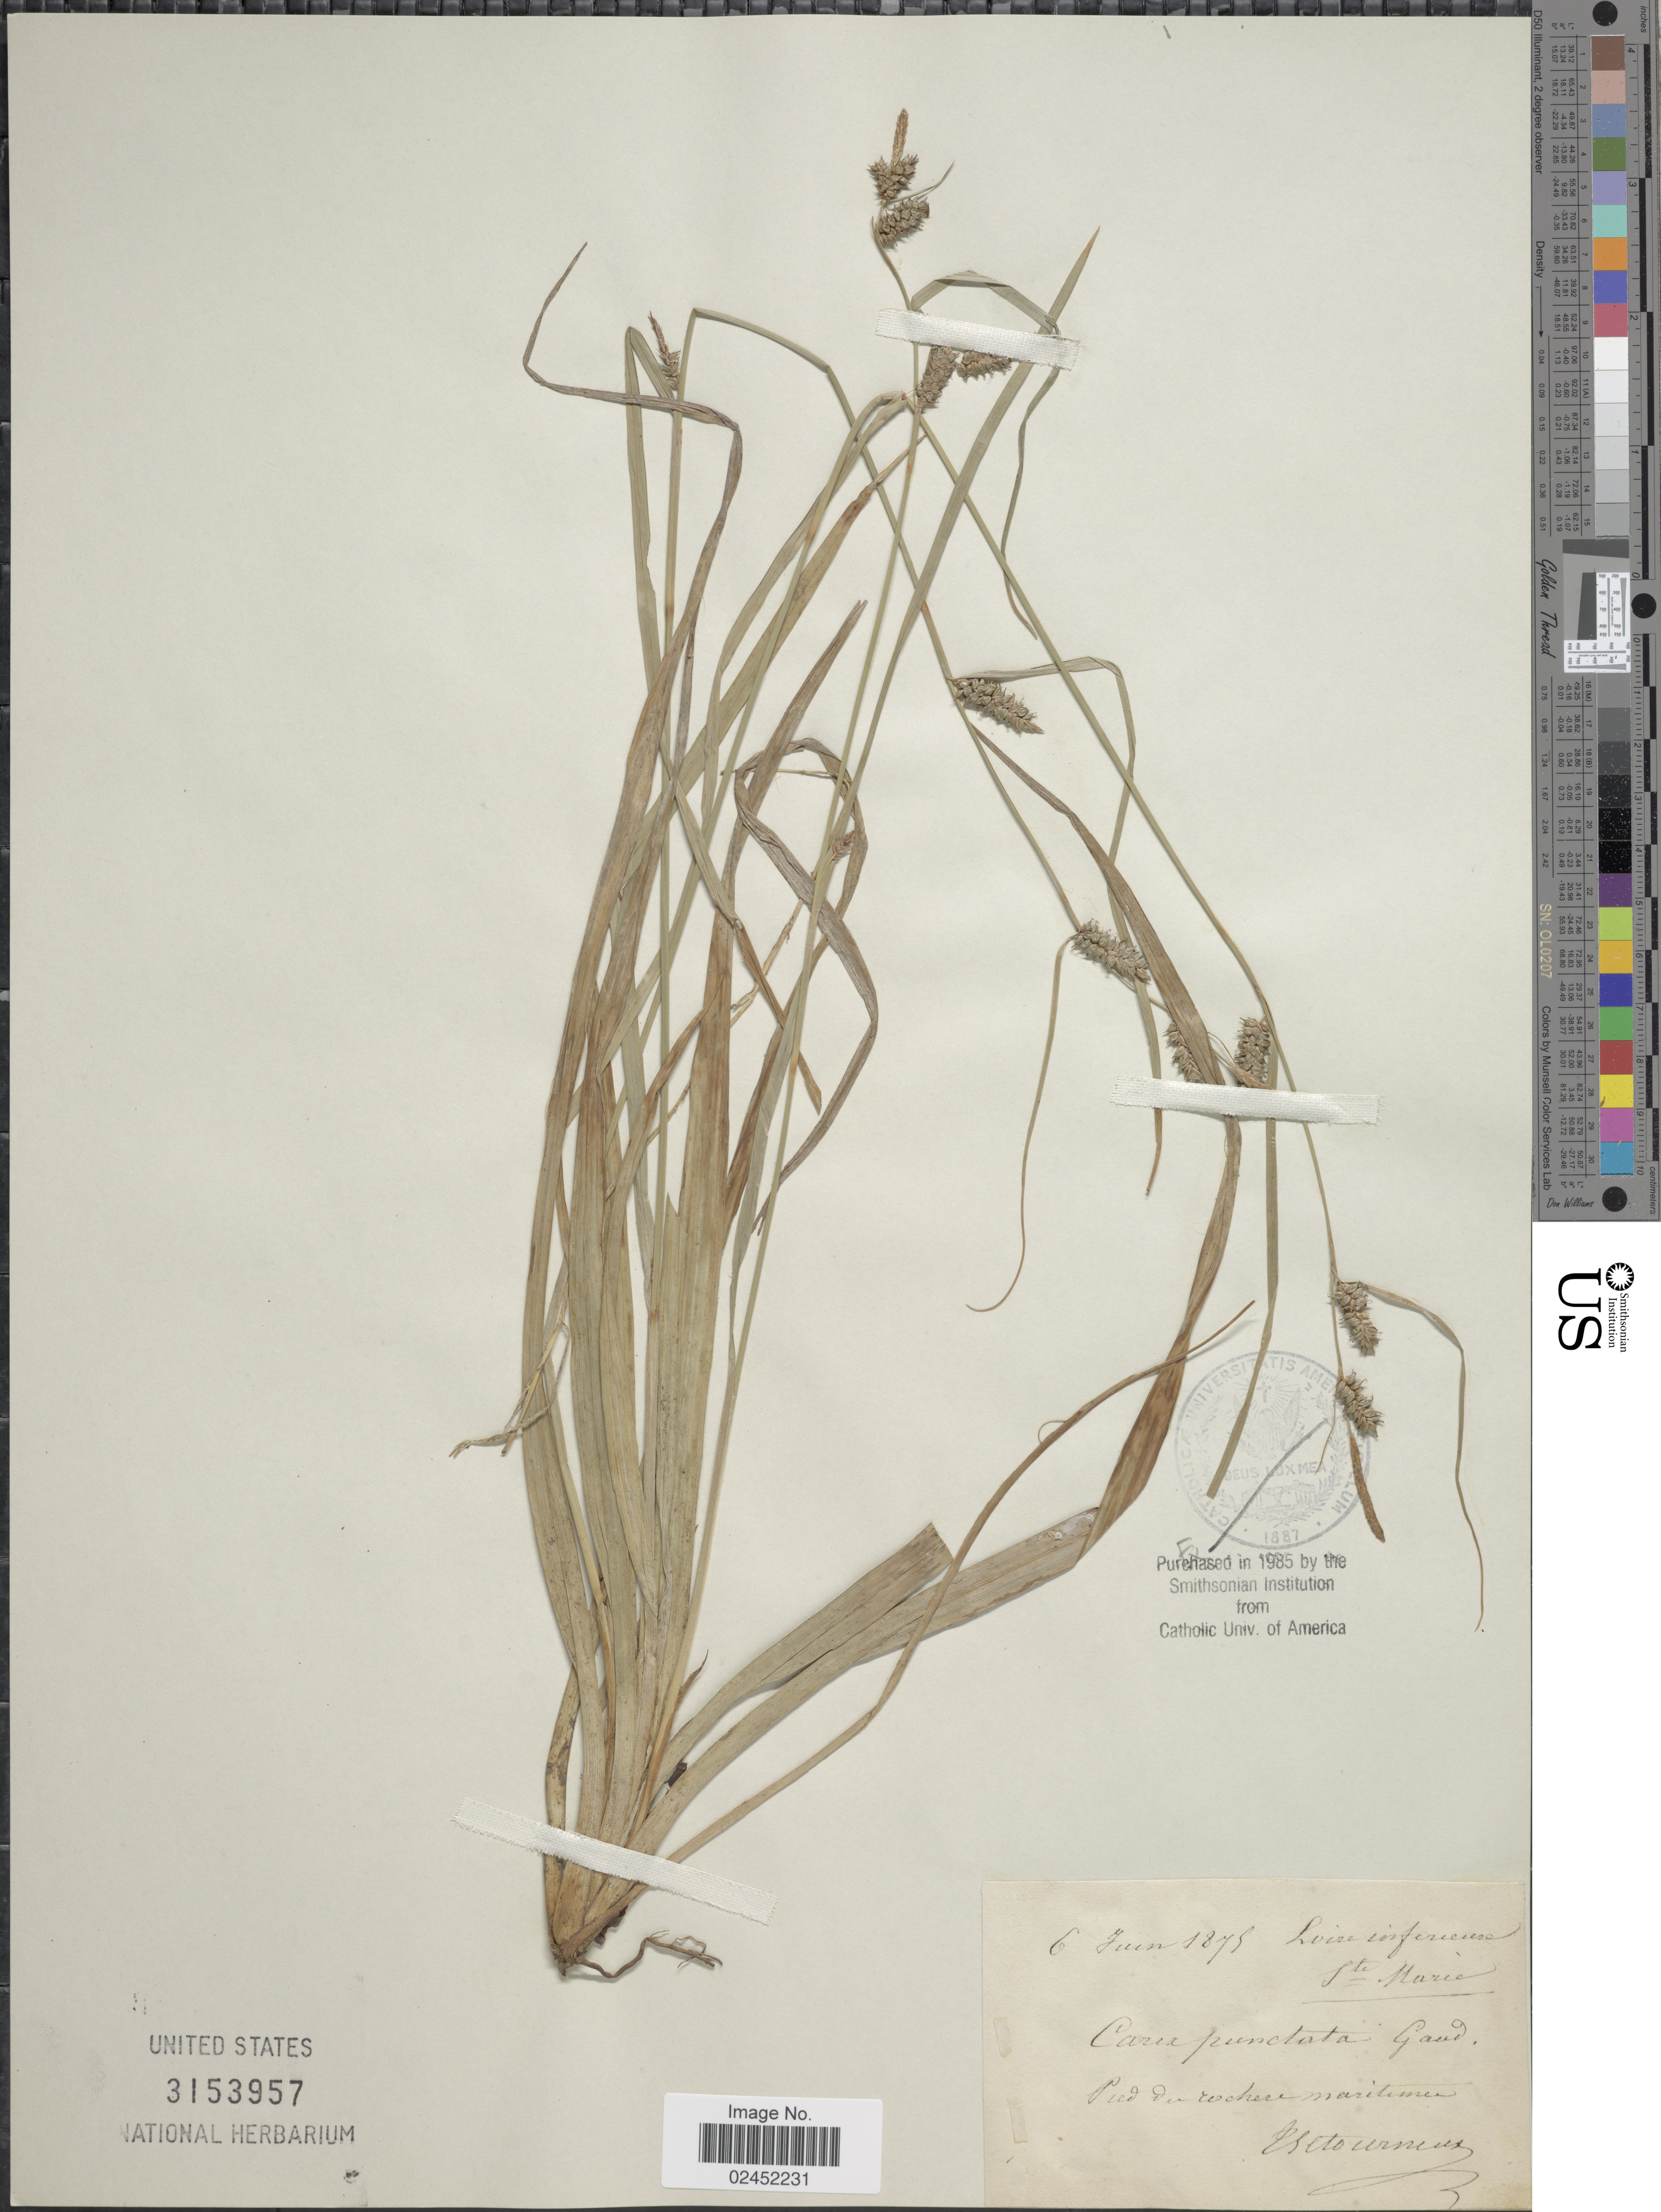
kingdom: Plantae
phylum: Tracheophyta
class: Liliopsida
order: Poales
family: Cyperaceae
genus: Carex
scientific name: Carex punctata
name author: Gaudin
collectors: A. Letourneux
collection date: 1875-06-06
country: France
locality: Pud du rochee maritime loire inferieure St. Marie.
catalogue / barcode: US 3153957